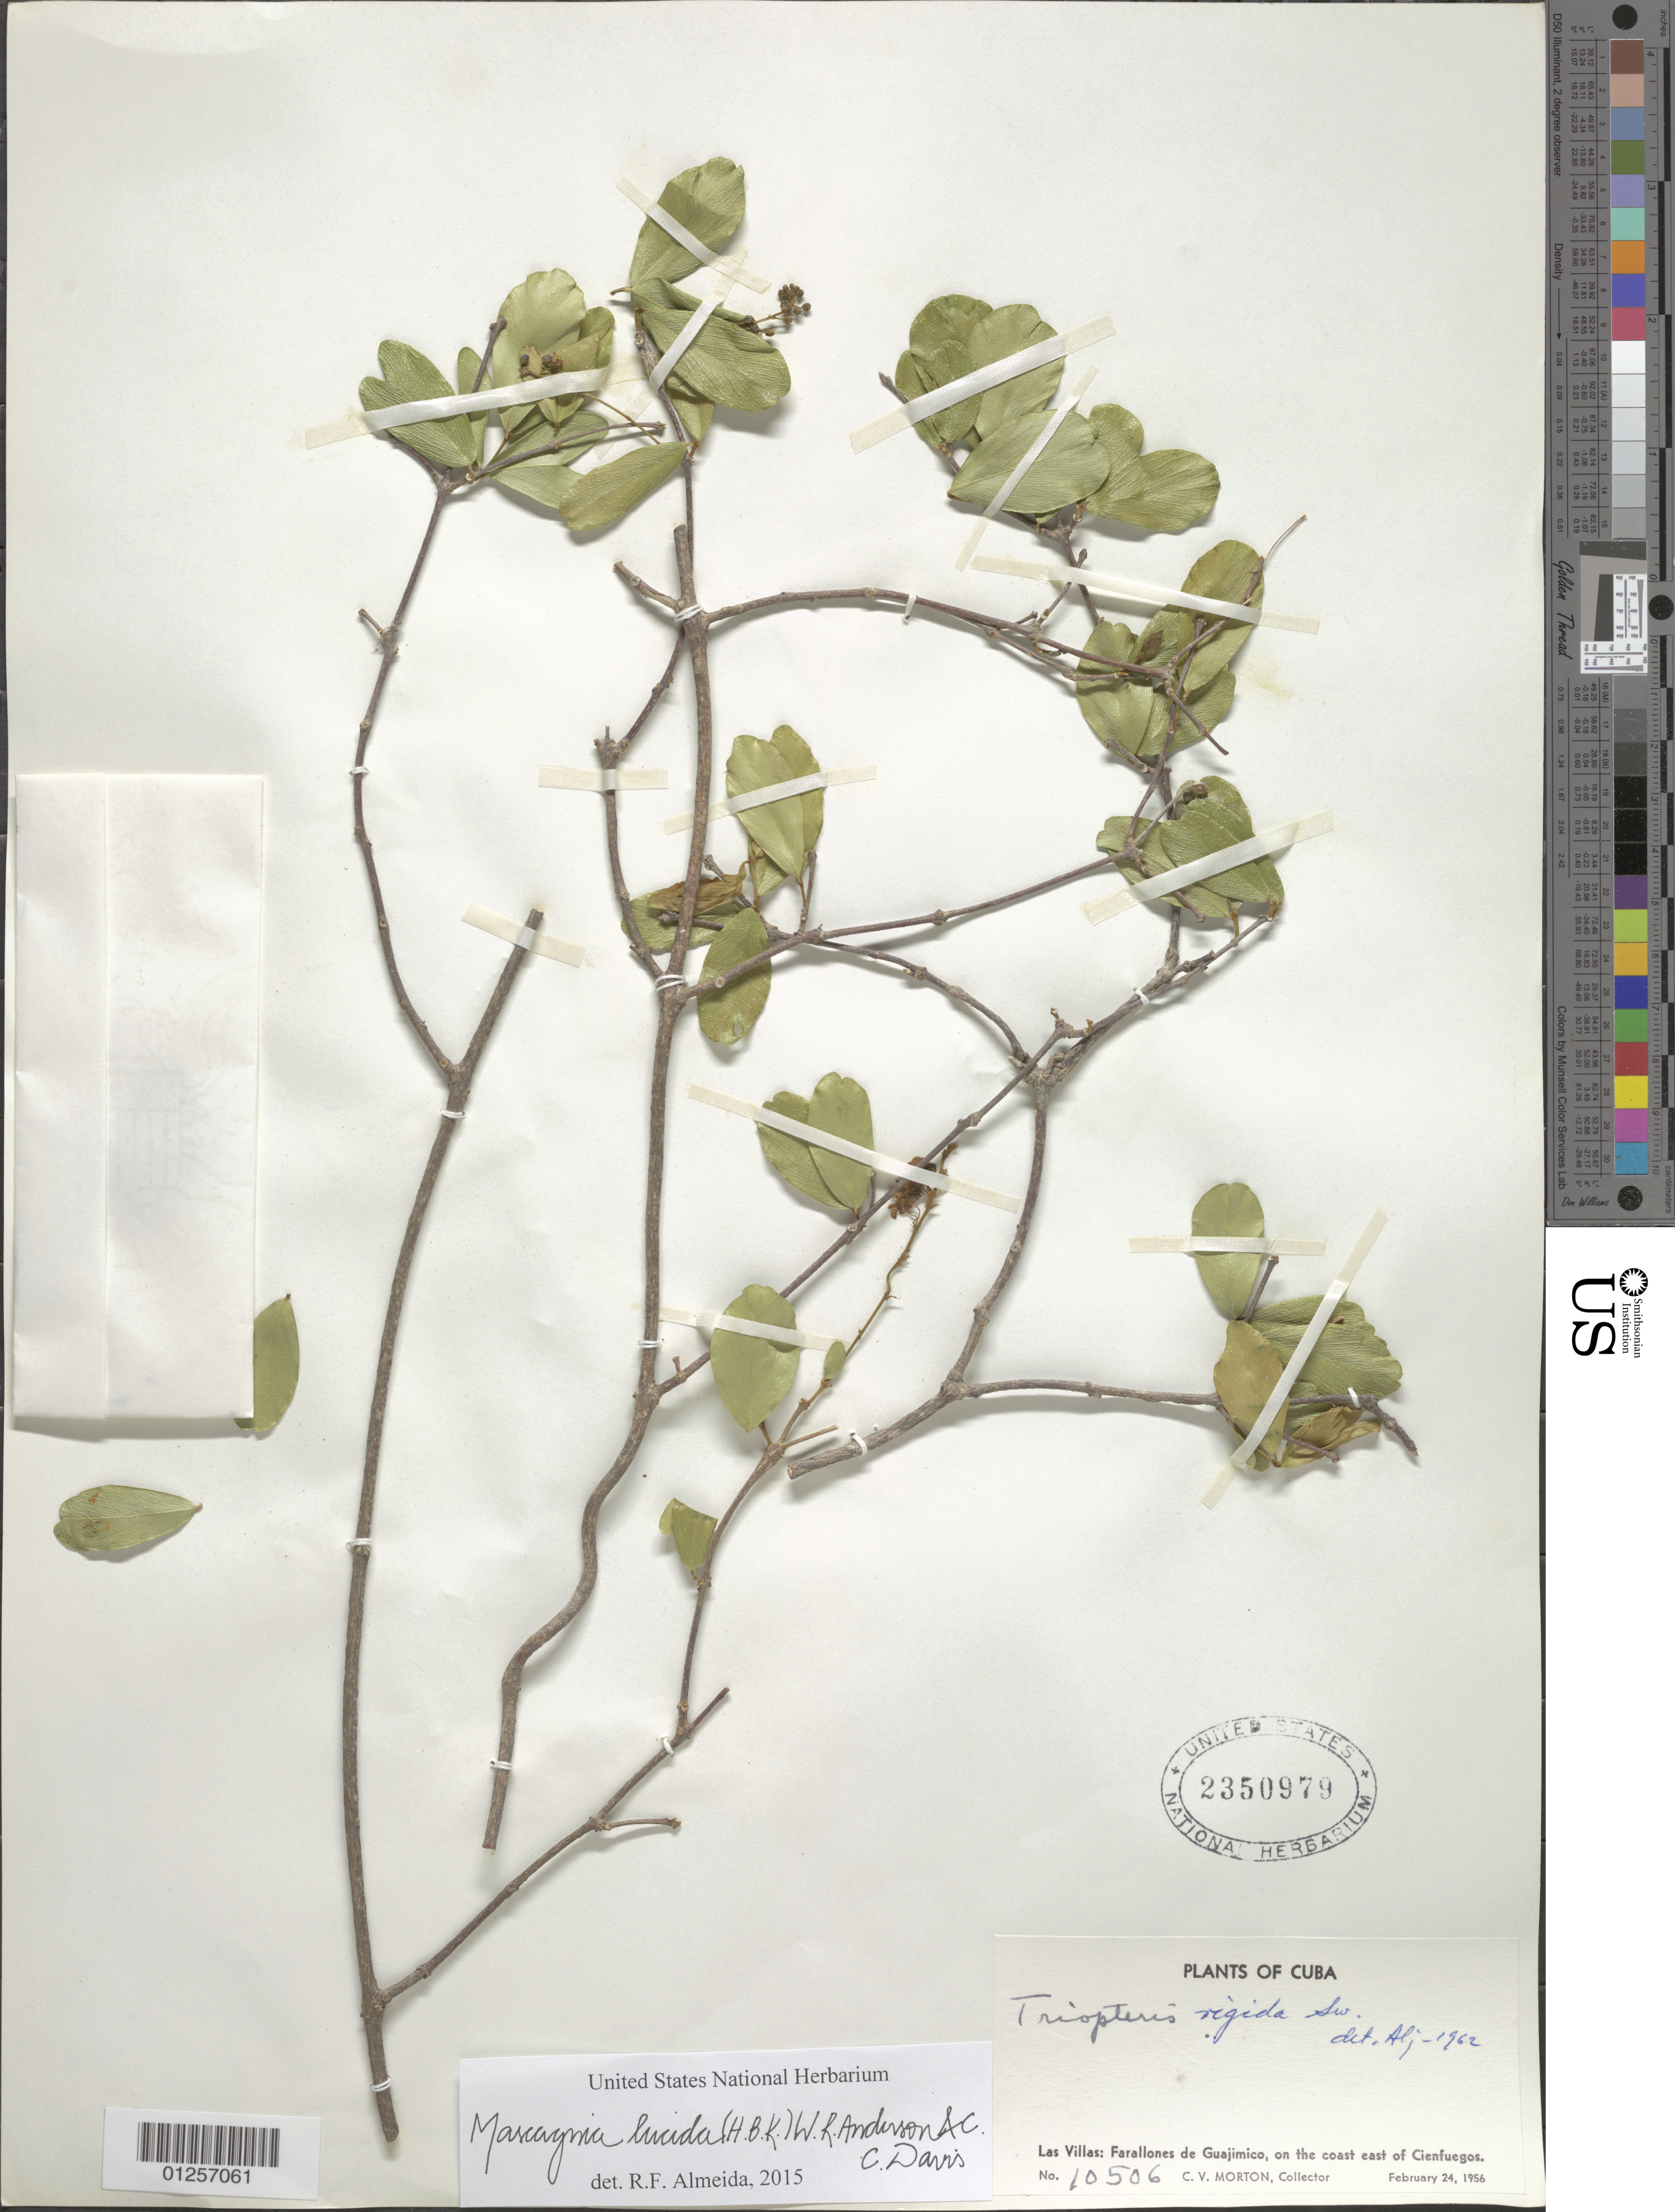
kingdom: Plantae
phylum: Tracheophyta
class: Magnoliopsida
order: Malpighiales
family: Malpighiaceae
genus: Mascagnia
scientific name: Mascagnia lucida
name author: (Kunth) W.R. Anderson & C. Davis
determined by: De Almeida, R. F., (HUEFS), Universidade Estadual de Feira de Santana (BRAZIL)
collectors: C. V. Morton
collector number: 10506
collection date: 1956-02-24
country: Cuba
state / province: Las Villas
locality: Farallones de Guajimico, coast east of Cienfuegos.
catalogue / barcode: US 2350979